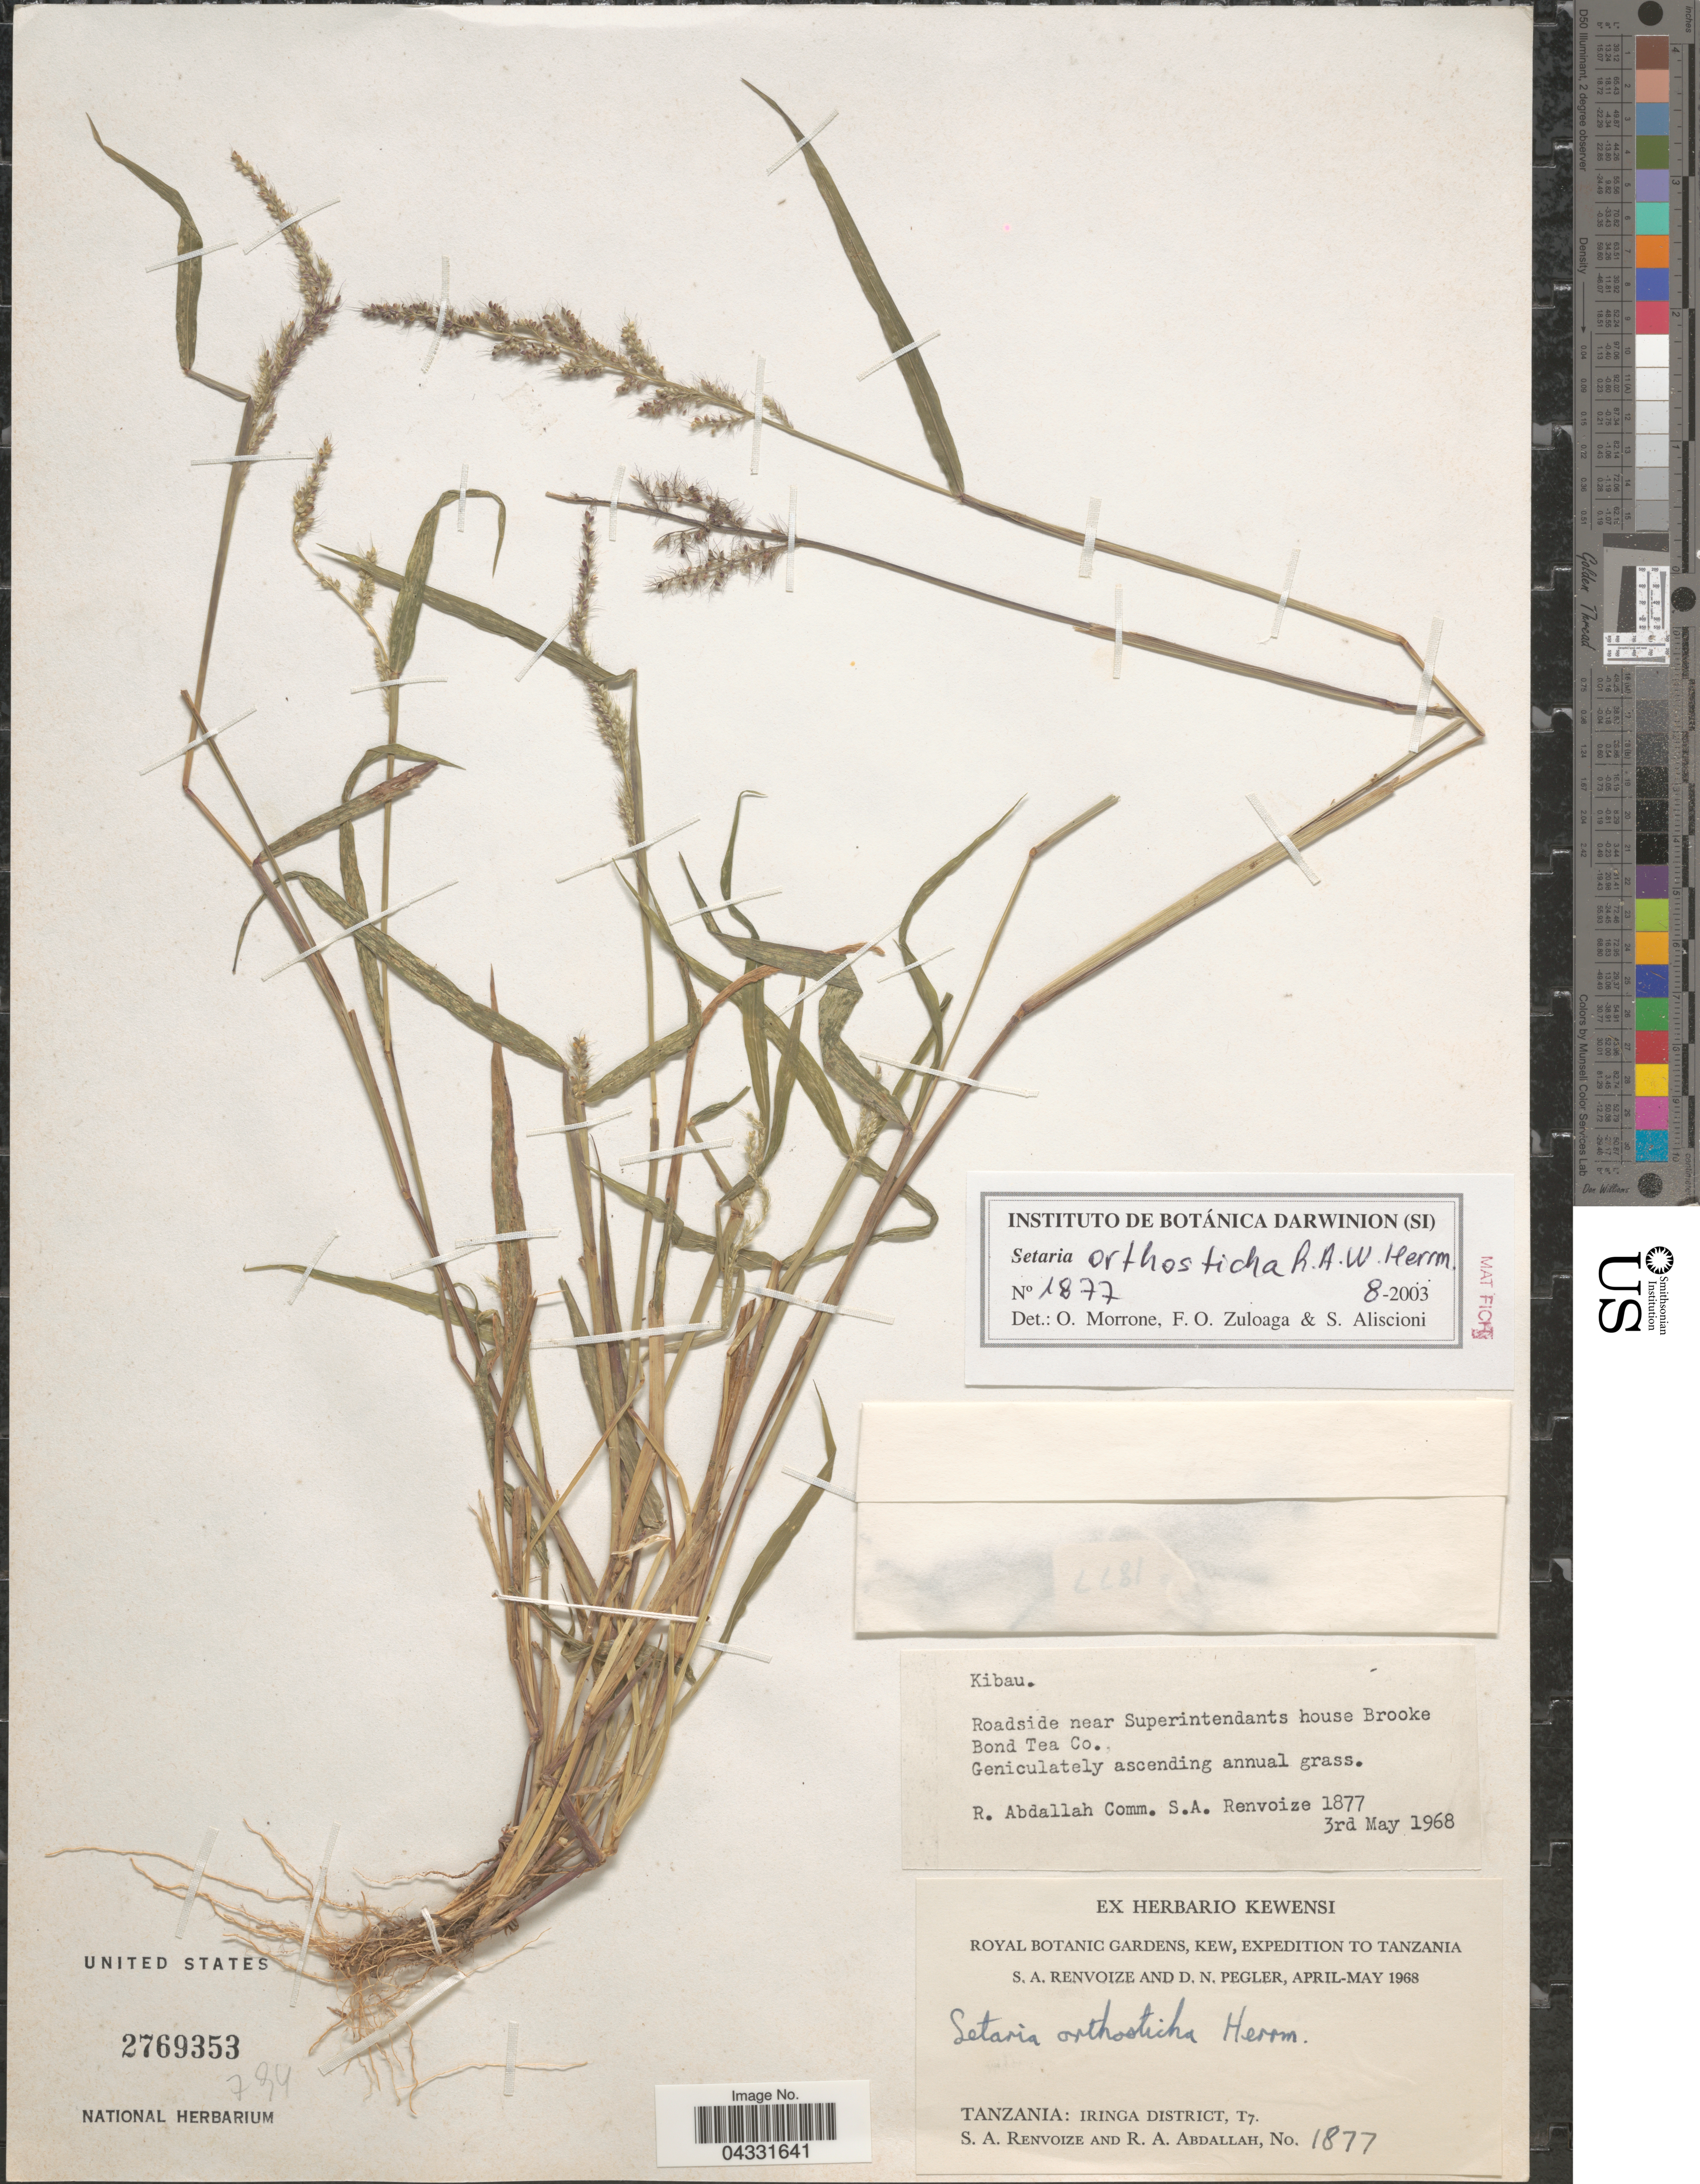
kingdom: Plantae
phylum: Tracheophyta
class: Liliopsida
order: Poales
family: Poaceae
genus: Setaria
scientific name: Setaria orthosticha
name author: R.A.W. Herrm.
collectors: S. A. Renvoize & R. Abdallah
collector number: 1877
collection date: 1968-05-03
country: Tanzania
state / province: Iringa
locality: Kibau. Roadside near Superintendants house Brooke Bond Tea Co. Royal Botanic Gardens, Kew, Expedition to Tanzania. Iringa District, T7.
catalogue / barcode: US 2769353